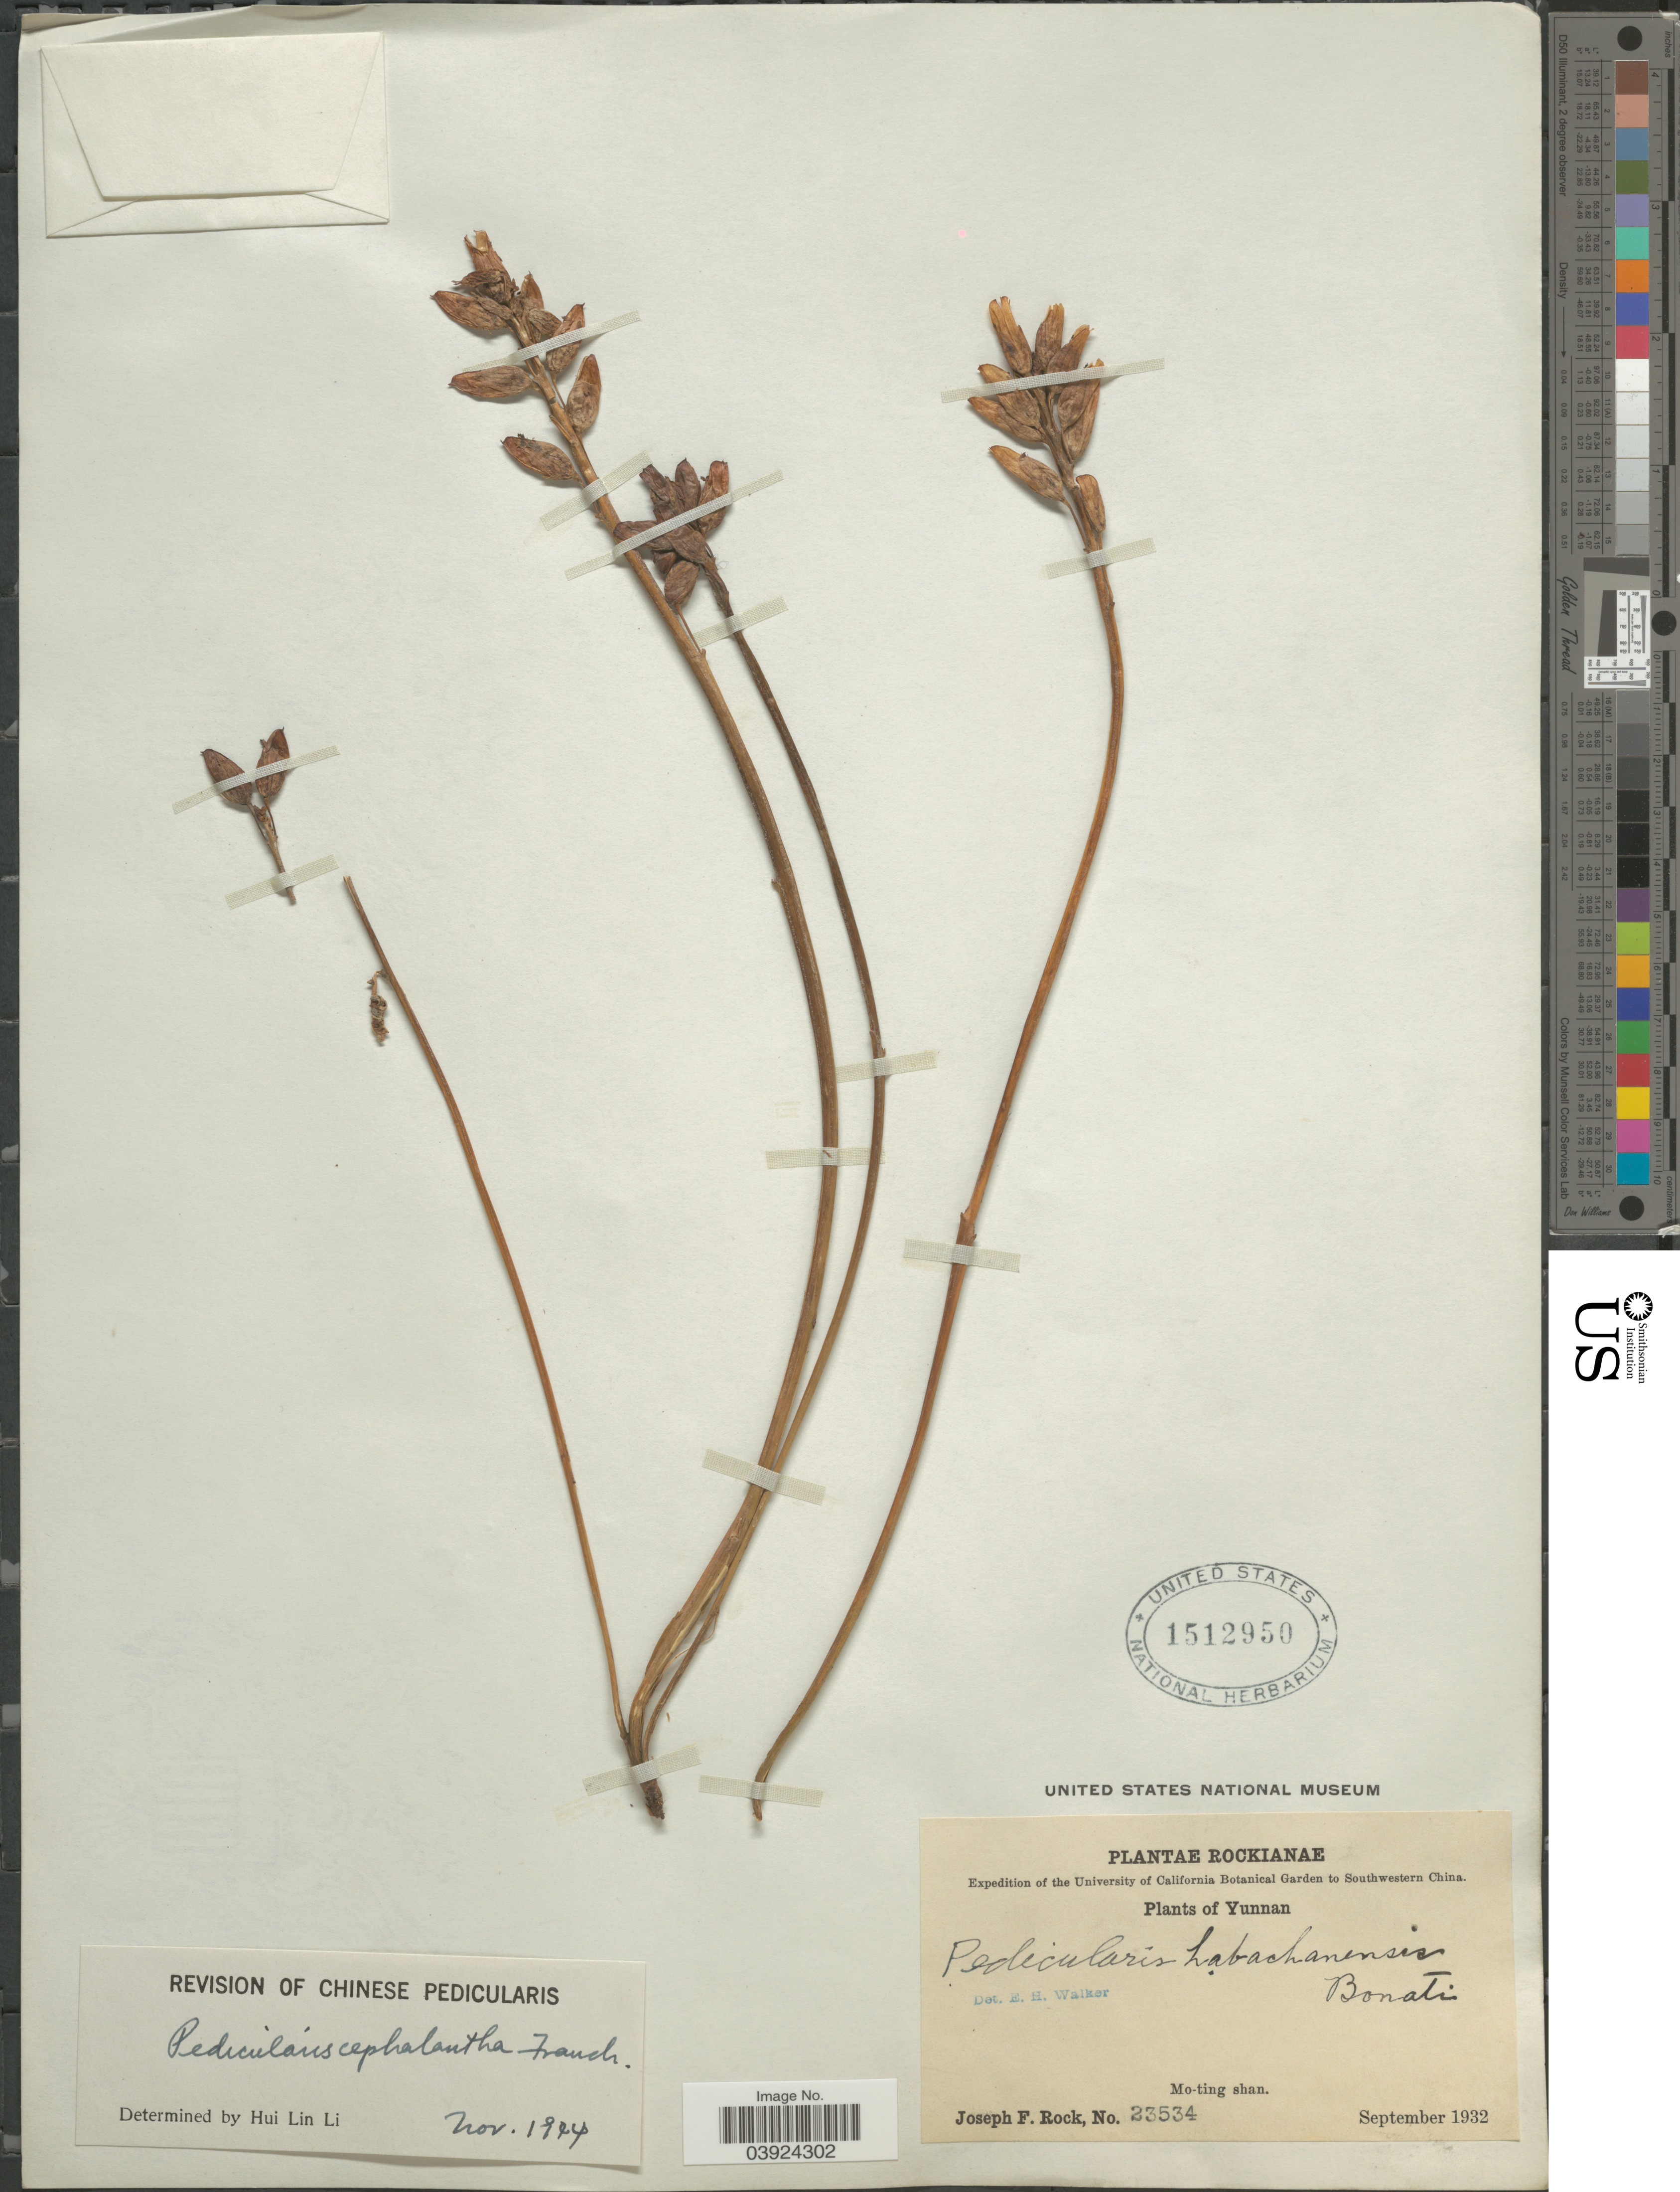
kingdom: Plantae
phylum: Tracheophyta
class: Magnoliopsida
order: Lamiales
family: Orobanchaceae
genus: Pedicularis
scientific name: Pedicularis cephalantha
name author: Franch. ex Maxim.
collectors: J. F. Rock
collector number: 23534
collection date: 1932-09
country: China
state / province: Yunnan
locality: Southwestern China. Mo-ting shan.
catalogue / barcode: US 1512950